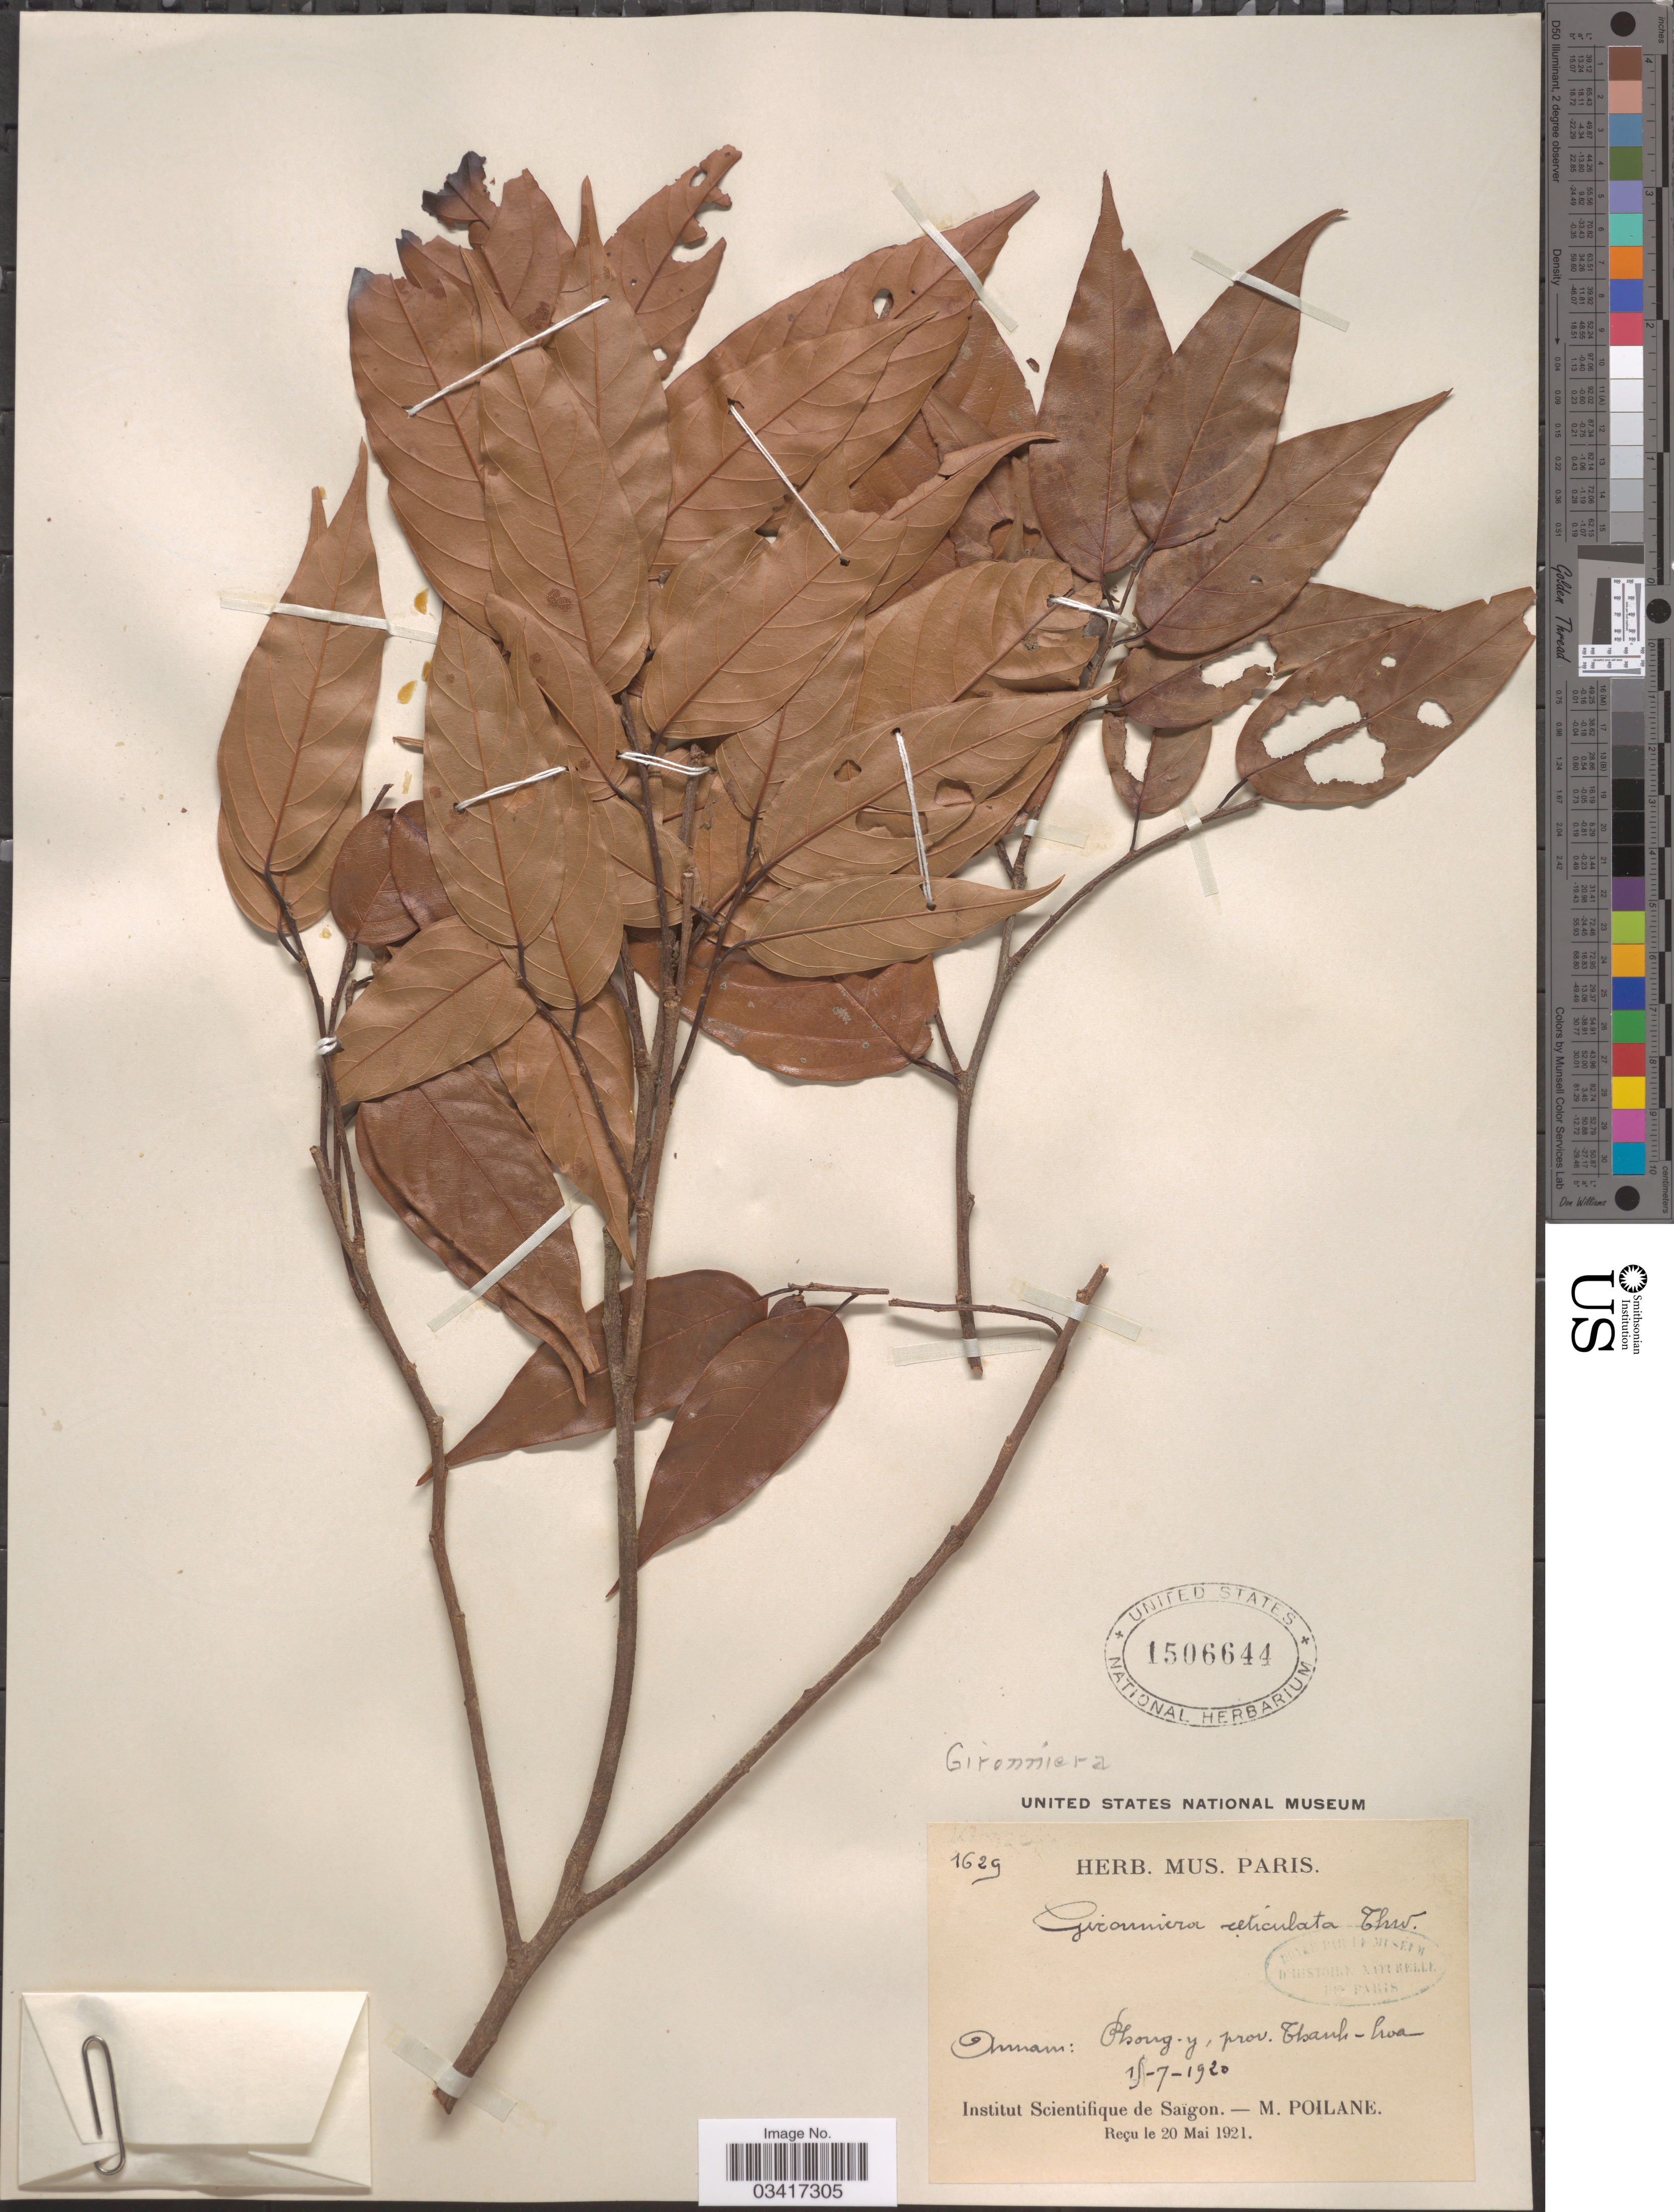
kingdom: Plantae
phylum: Tracheophyta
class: Magnoliopsida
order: Rosales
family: Cannabaceae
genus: Gironniera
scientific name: Gironniera reticulata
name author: Thwaites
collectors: M. Poilane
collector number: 1629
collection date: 1920-07-15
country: Vietnam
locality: Annam: Phong-y, prov. Thanh-hoa.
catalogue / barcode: US 1506644